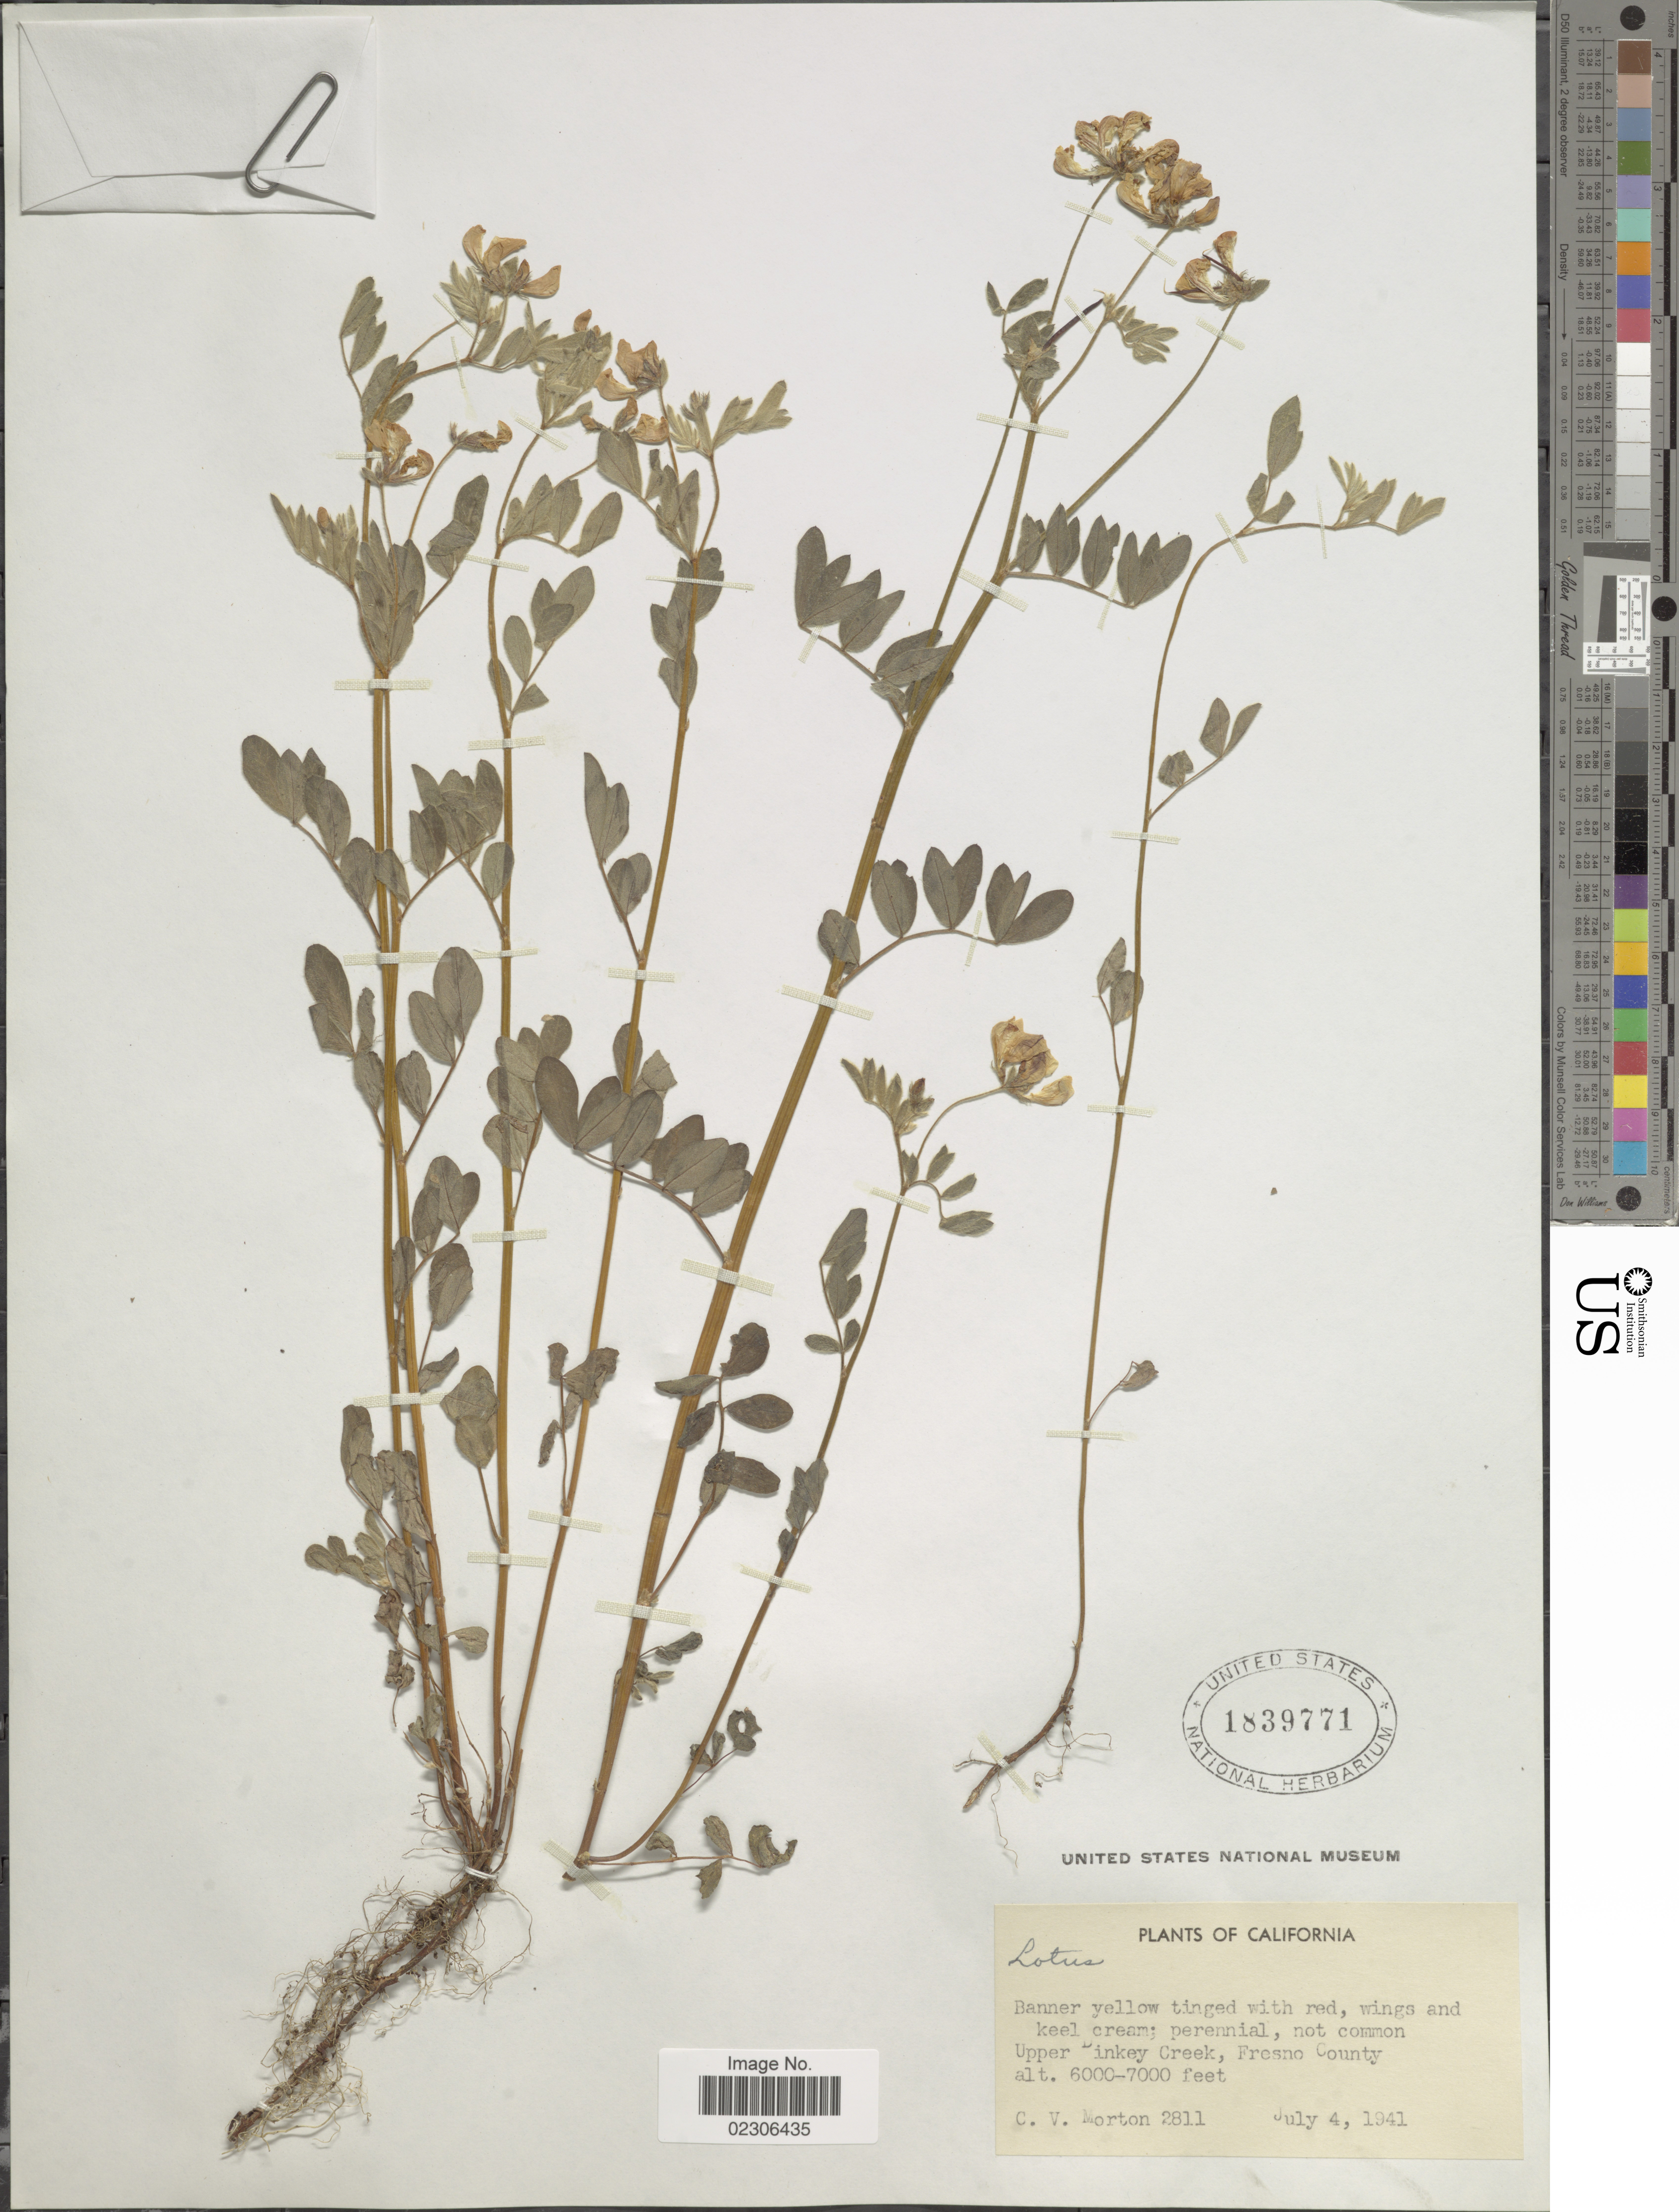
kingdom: Plantae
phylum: Tracheophyta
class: Magnoliopsida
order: Fabales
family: Fabaceae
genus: Hosackia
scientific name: Hosackia oblongifolia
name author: Benth.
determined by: Strong, M. T., (US), Smithsonian Institution - National Museum of Natural History (UNITED STATES)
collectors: C. V. Morton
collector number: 2811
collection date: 1941-07-04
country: United States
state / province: California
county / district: Fresno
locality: Upper Dinkey Creek, Fresno County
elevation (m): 1829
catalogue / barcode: US 1839771